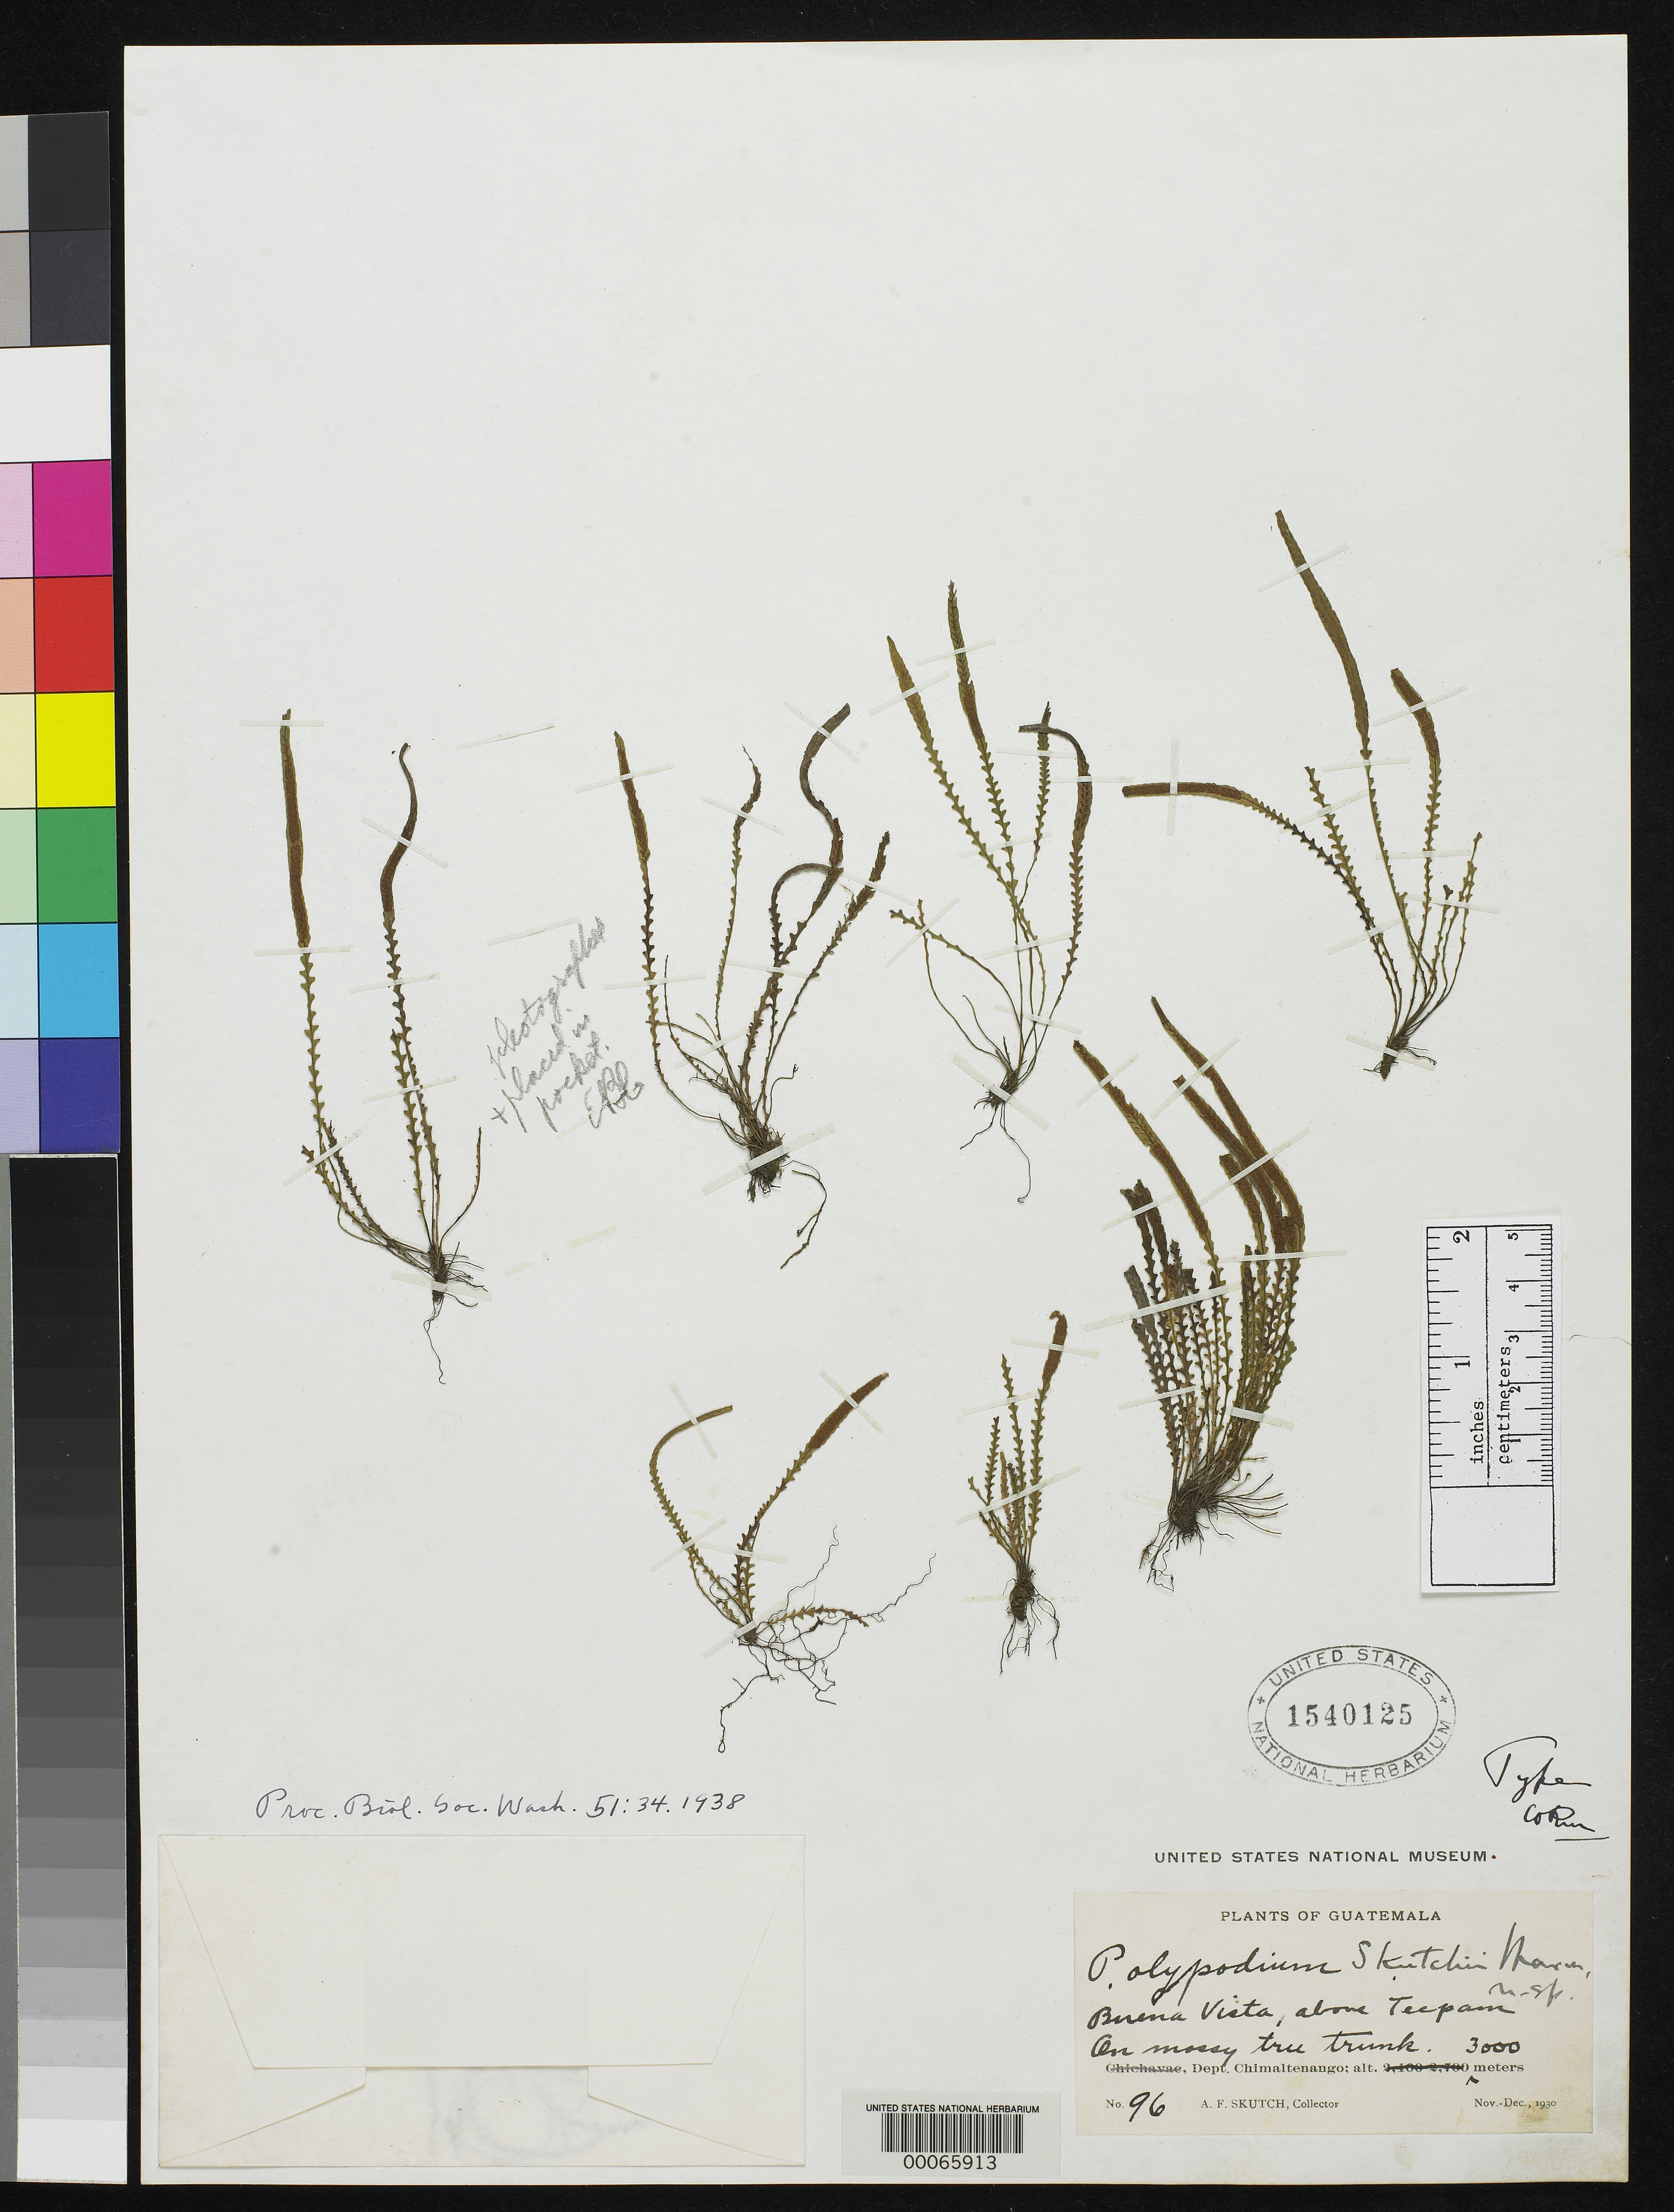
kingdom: Plantae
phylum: Tracheophyta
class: Polypodiopsida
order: Polypodiales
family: Polypodiaceae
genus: Polypodium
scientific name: Polypodium skutchii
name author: Maxon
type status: Holotype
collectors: A. F. Skutch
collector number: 96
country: Guatemala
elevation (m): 3000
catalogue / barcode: US 1540125